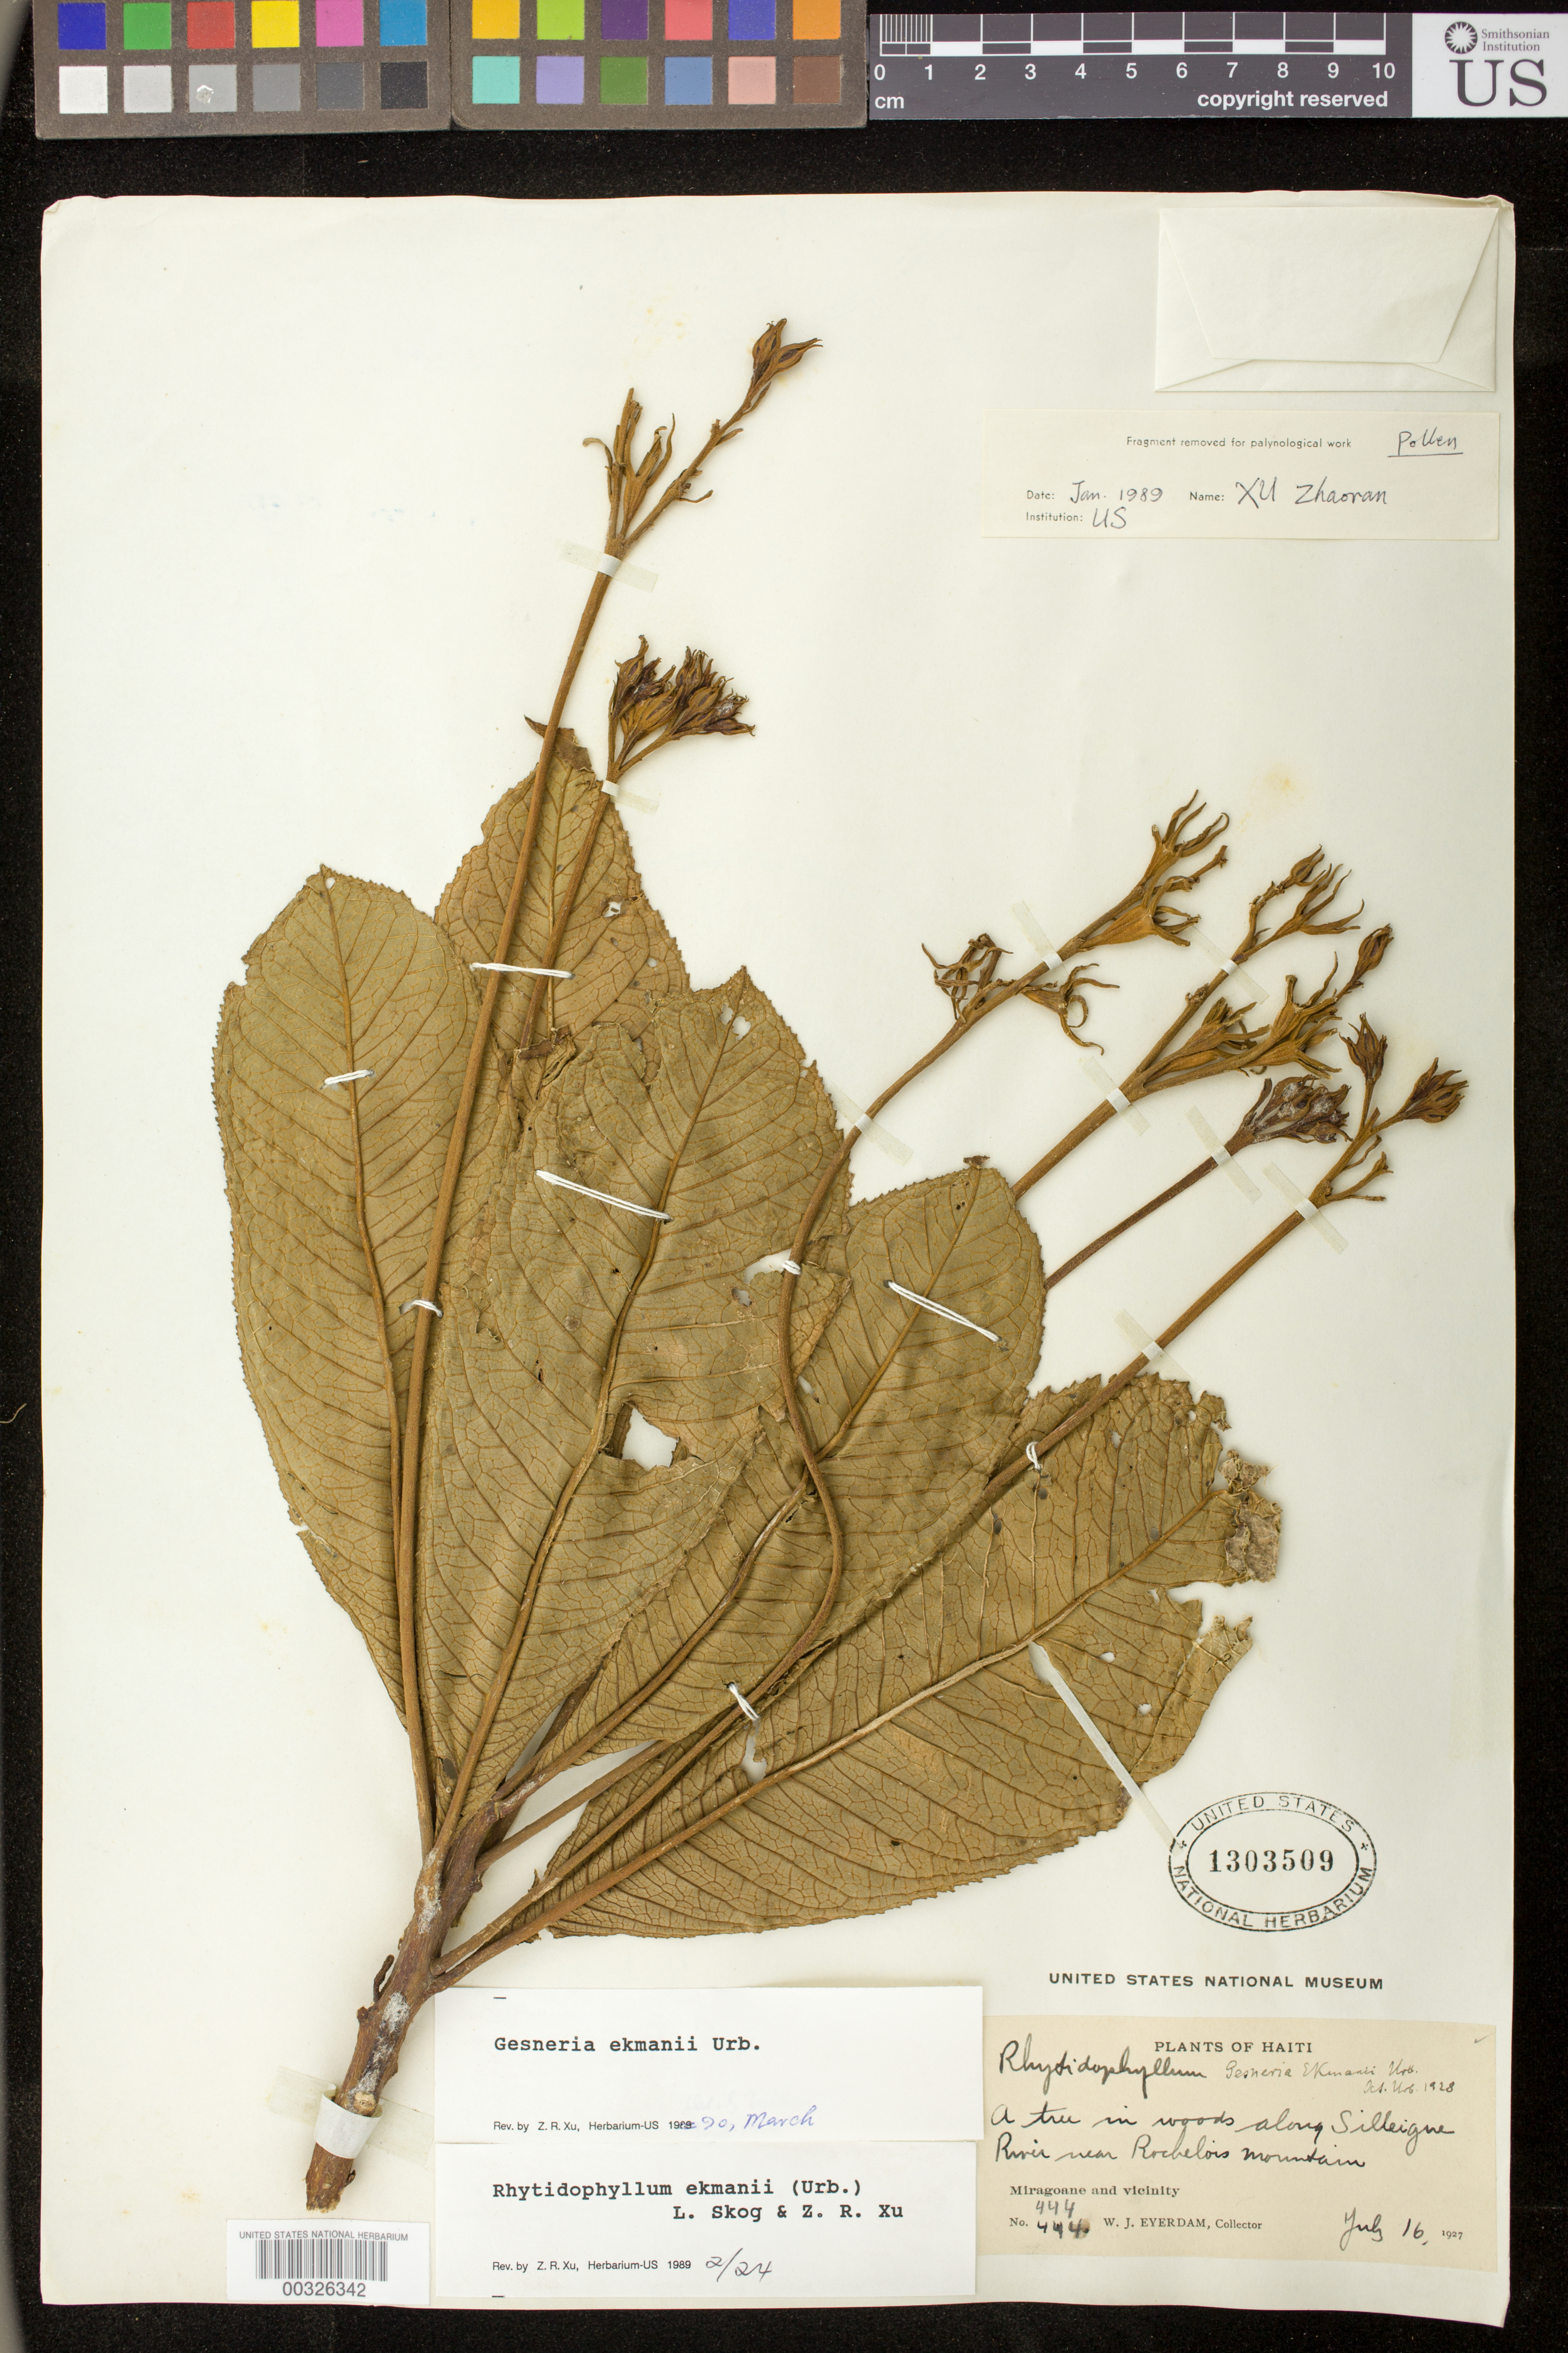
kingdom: Plantae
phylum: Tracheophyta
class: Magnoliopsida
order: Lamiales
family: Gesneriaceae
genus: Gesneria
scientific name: Gesneria ekmanii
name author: Urb.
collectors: W. J. Eyerdam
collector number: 444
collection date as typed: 16 Jul 1927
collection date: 1927-07-16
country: Haiti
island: Hispaniola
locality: Miragoane and vicinity, along Silleigne River near Rochelois Mountain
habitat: In woods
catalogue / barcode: US 1303509